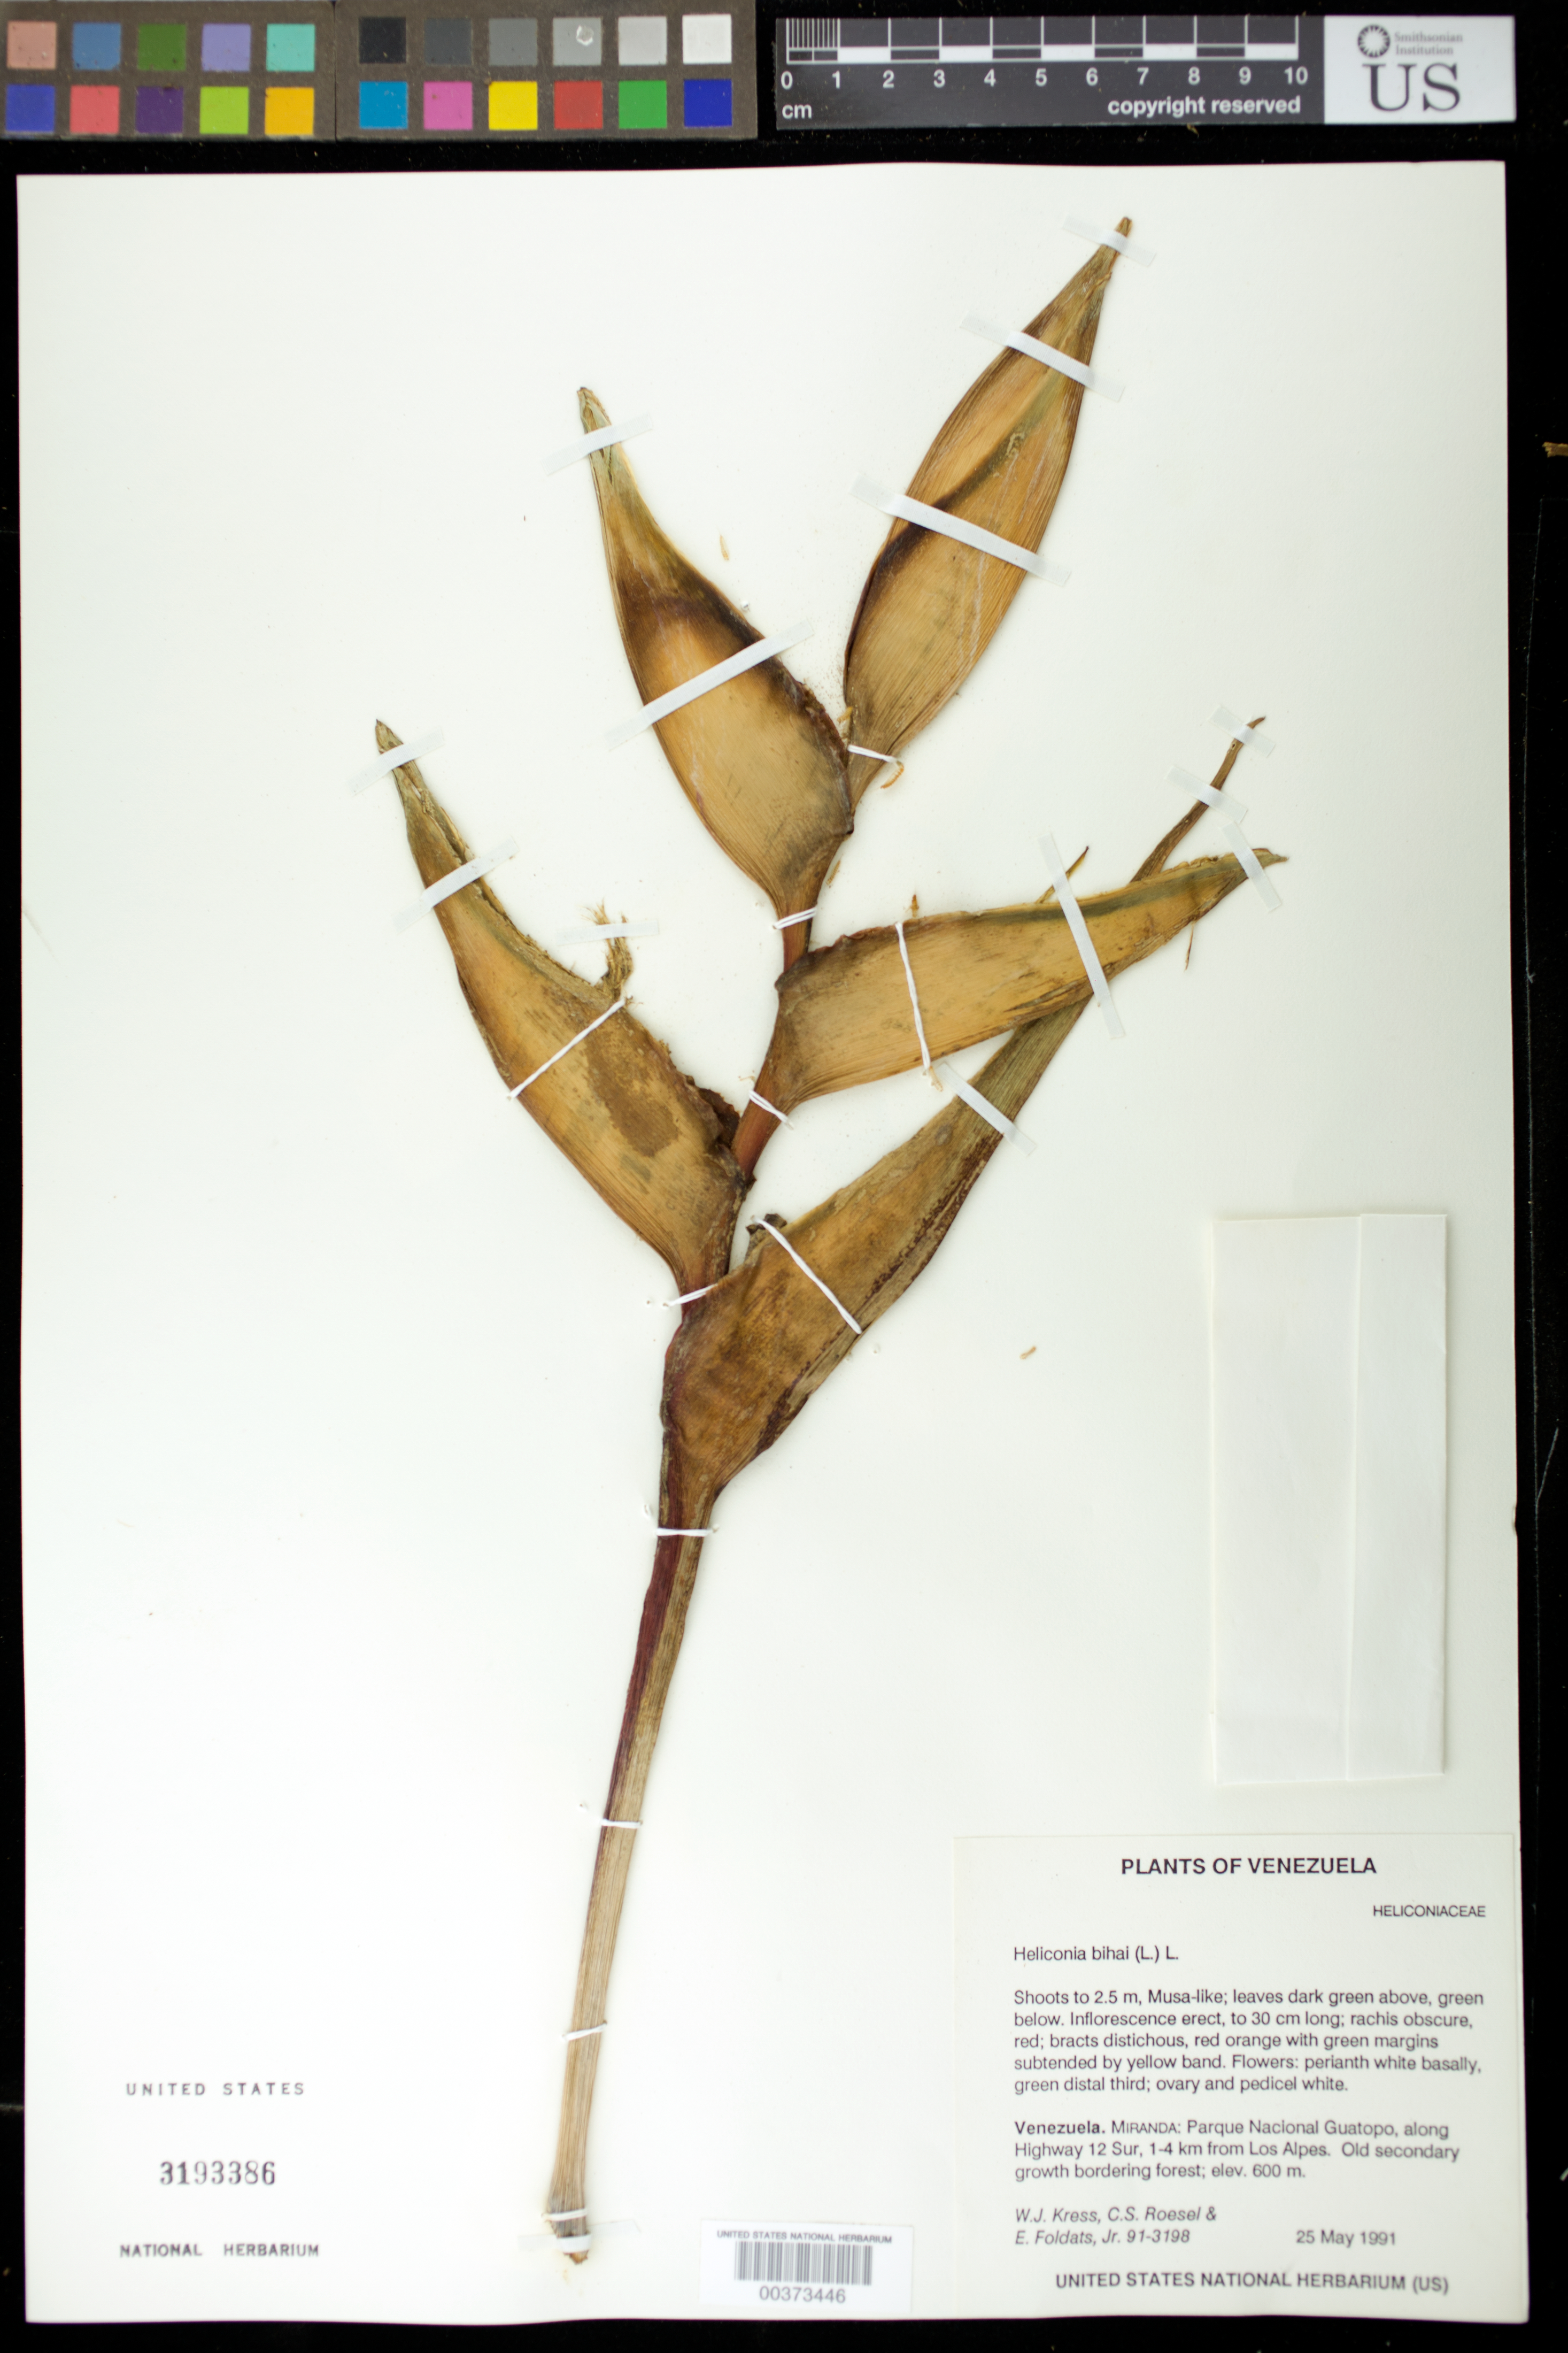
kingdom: Plantae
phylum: Tracheophyta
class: Liliopsida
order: Zingiberales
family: Heliconiaceae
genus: Heliconia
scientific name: Heliconia bihai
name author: (L.) L.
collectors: W. J. Kress, C. S. Roesel & E. Foldats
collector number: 91-3198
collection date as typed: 25 May 1991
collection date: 1991-05-25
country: Venezuela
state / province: Miranda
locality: Parque nacional guatopo, along hwy 12 sur, 1-4 km from los alpes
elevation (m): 600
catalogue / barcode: US 3193386